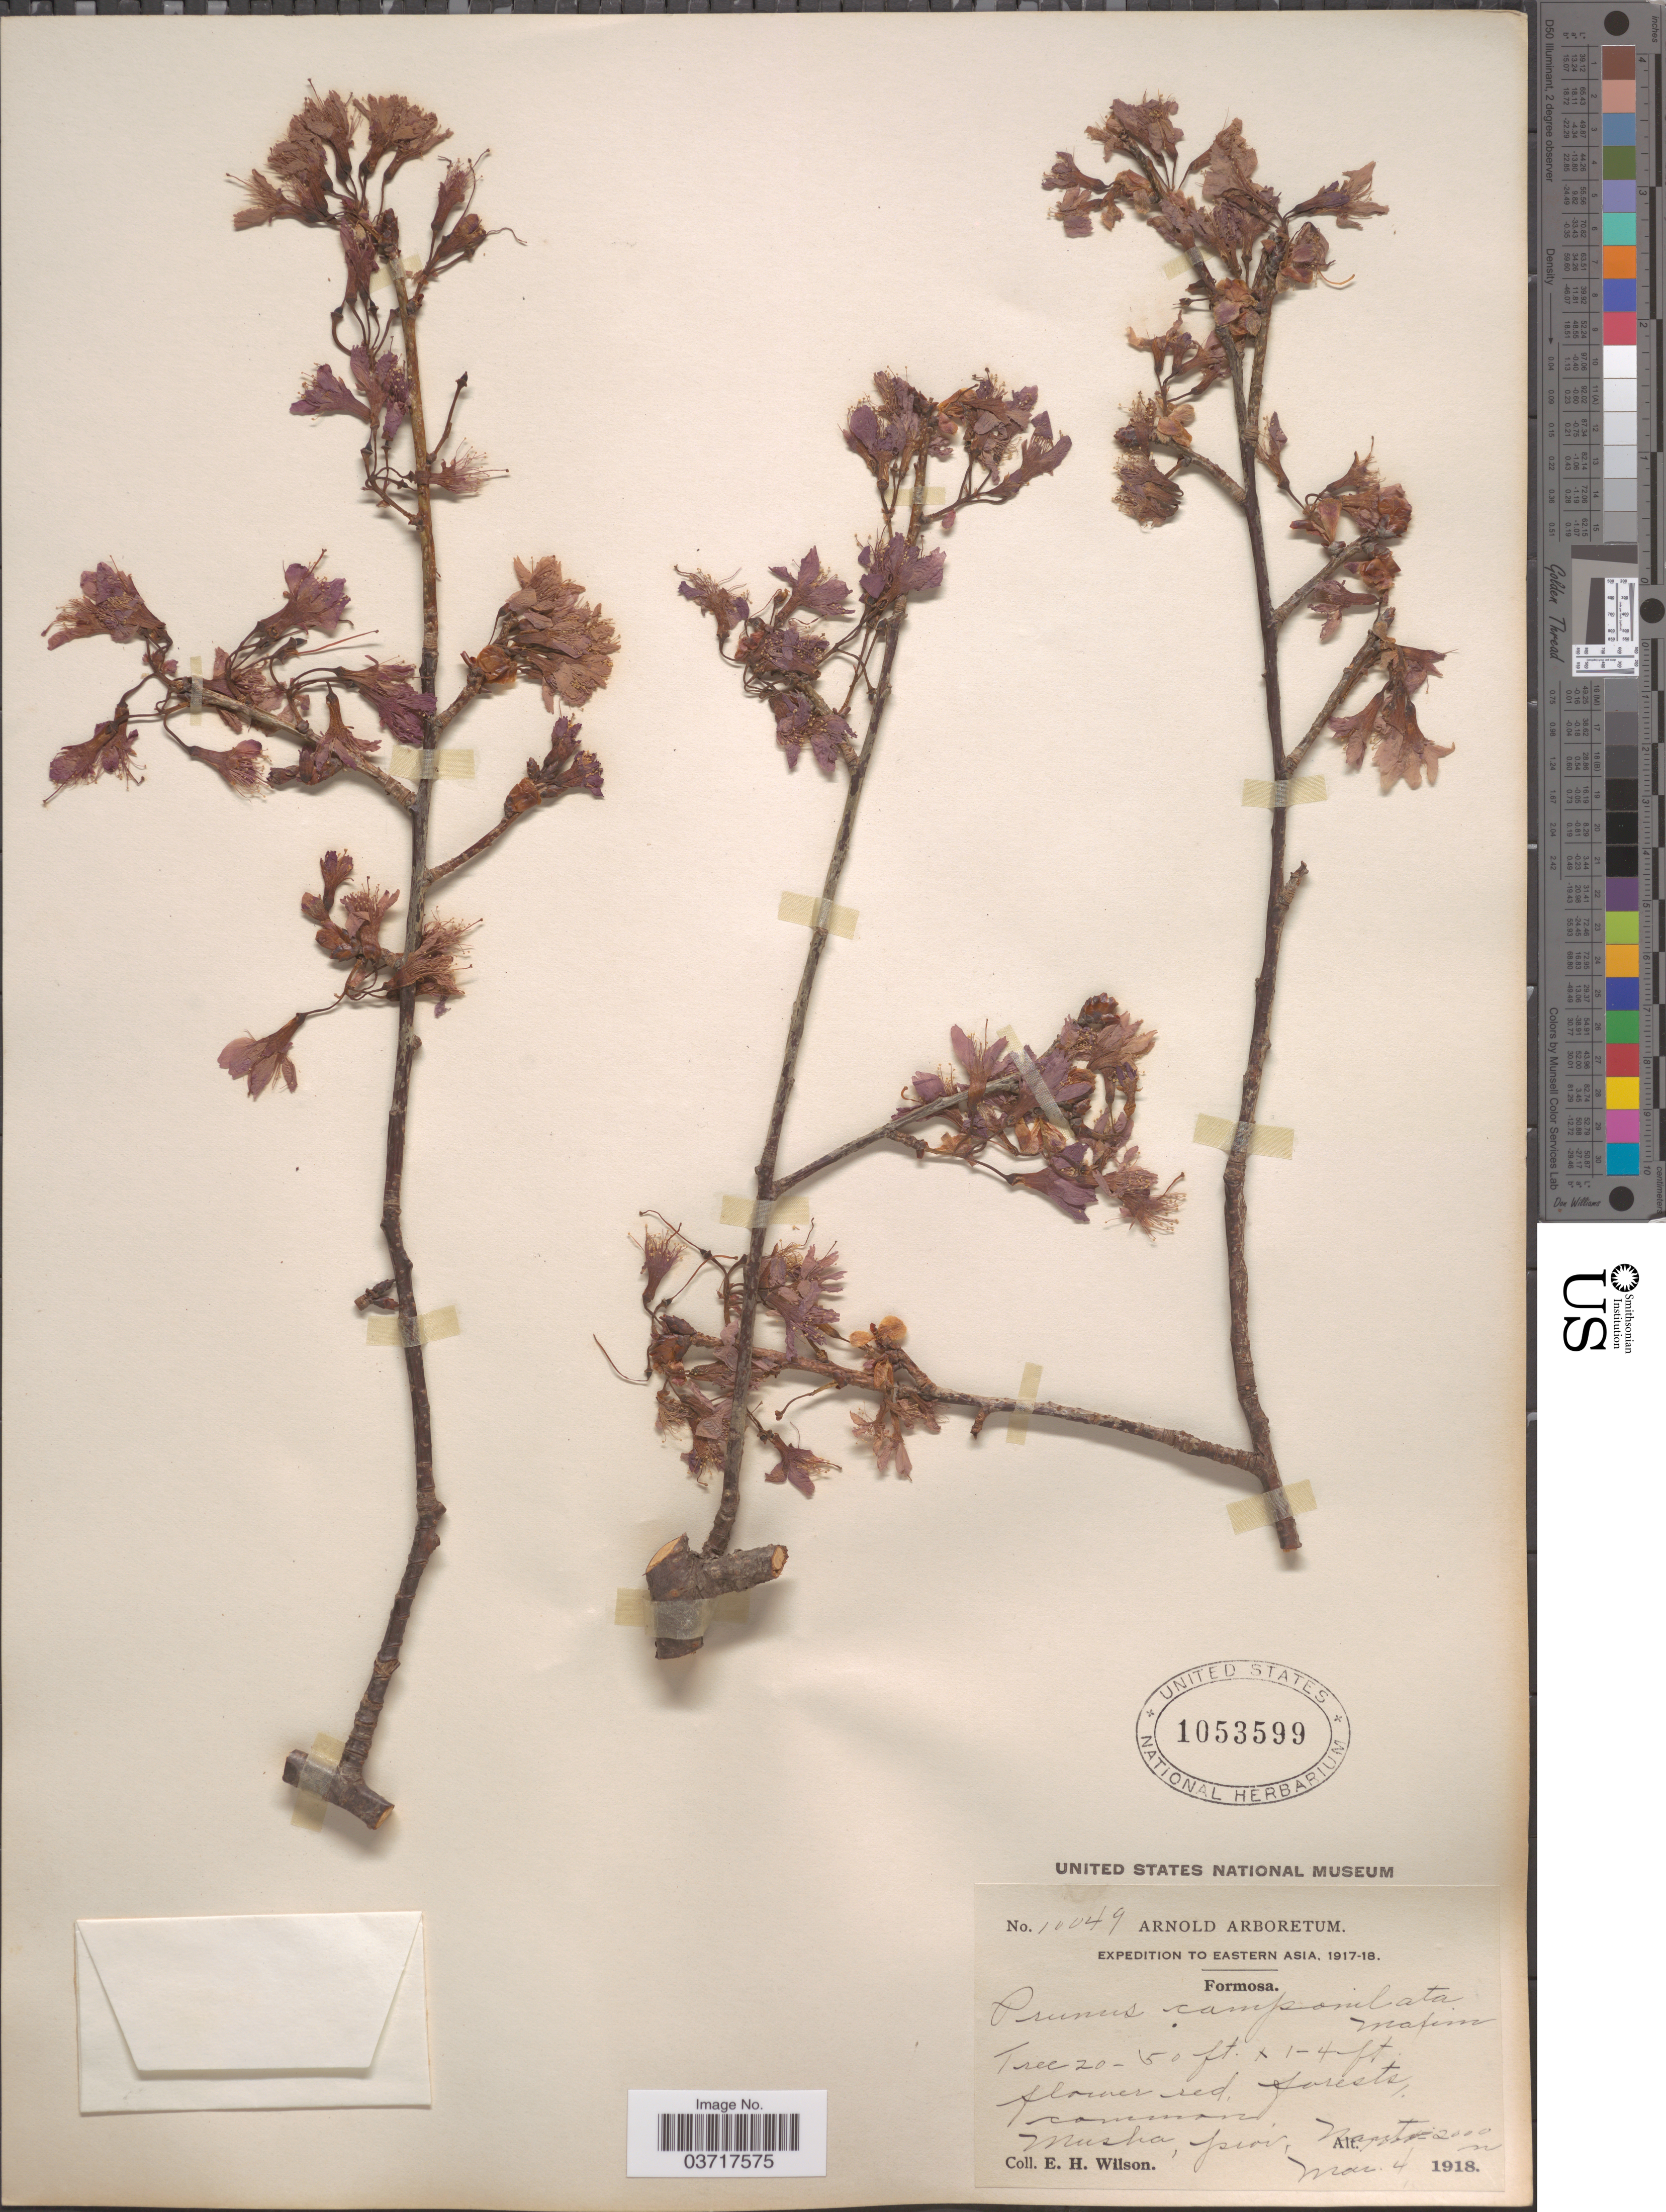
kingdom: Plantae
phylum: Tracheophyta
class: Magnoliopsida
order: Rosales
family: Rosaceae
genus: Prunus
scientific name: Prunus campanulata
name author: Maxim.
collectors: E. Wilson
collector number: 10049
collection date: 1918-05-04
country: Taiwan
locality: Eastern Asia. Formosa. Musha, prov. Nanto.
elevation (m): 2000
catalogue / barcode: US 1053599